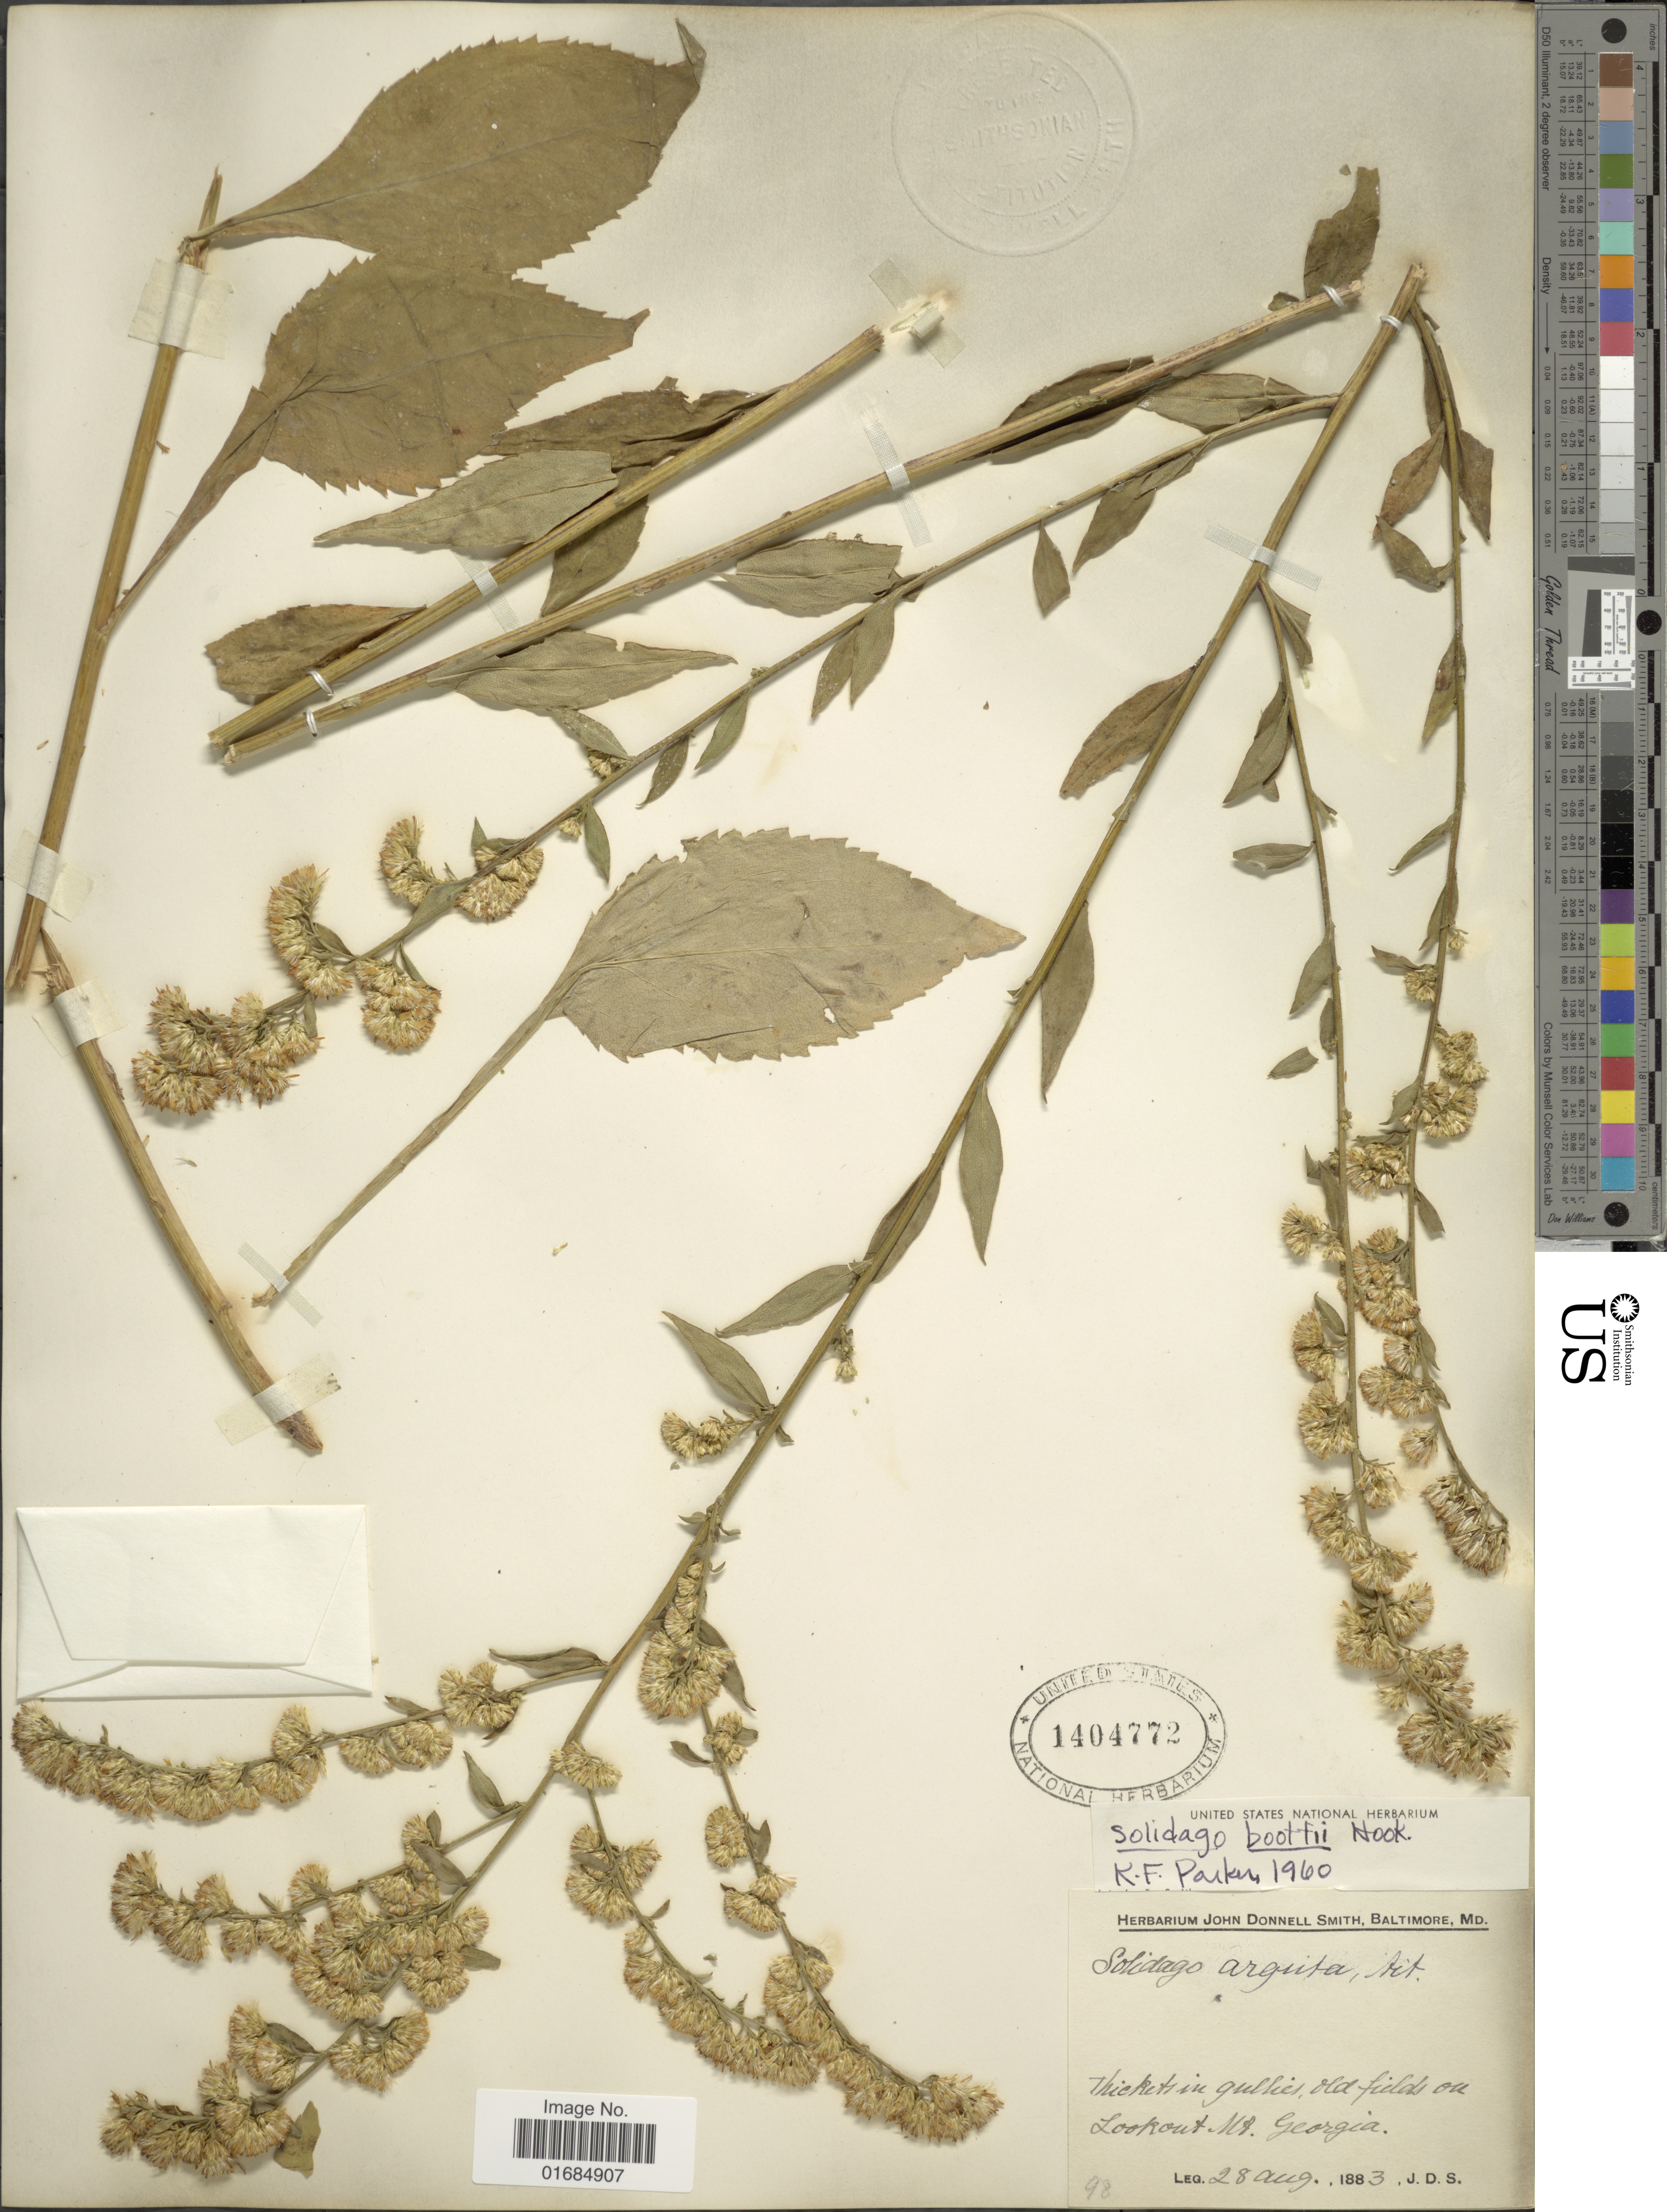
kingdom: Plantae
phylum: Tracheophyta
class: Magnoliopsida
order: Asterales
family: Asteraceae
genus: Solidago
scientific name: Solidago boottii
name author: Hook.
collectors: J. Donnell Smith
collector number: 98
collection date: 1883-08-28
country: United States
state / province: Georgia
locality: Thicket in gullies, old field on Lookout Mt.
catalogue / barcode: US 1404772